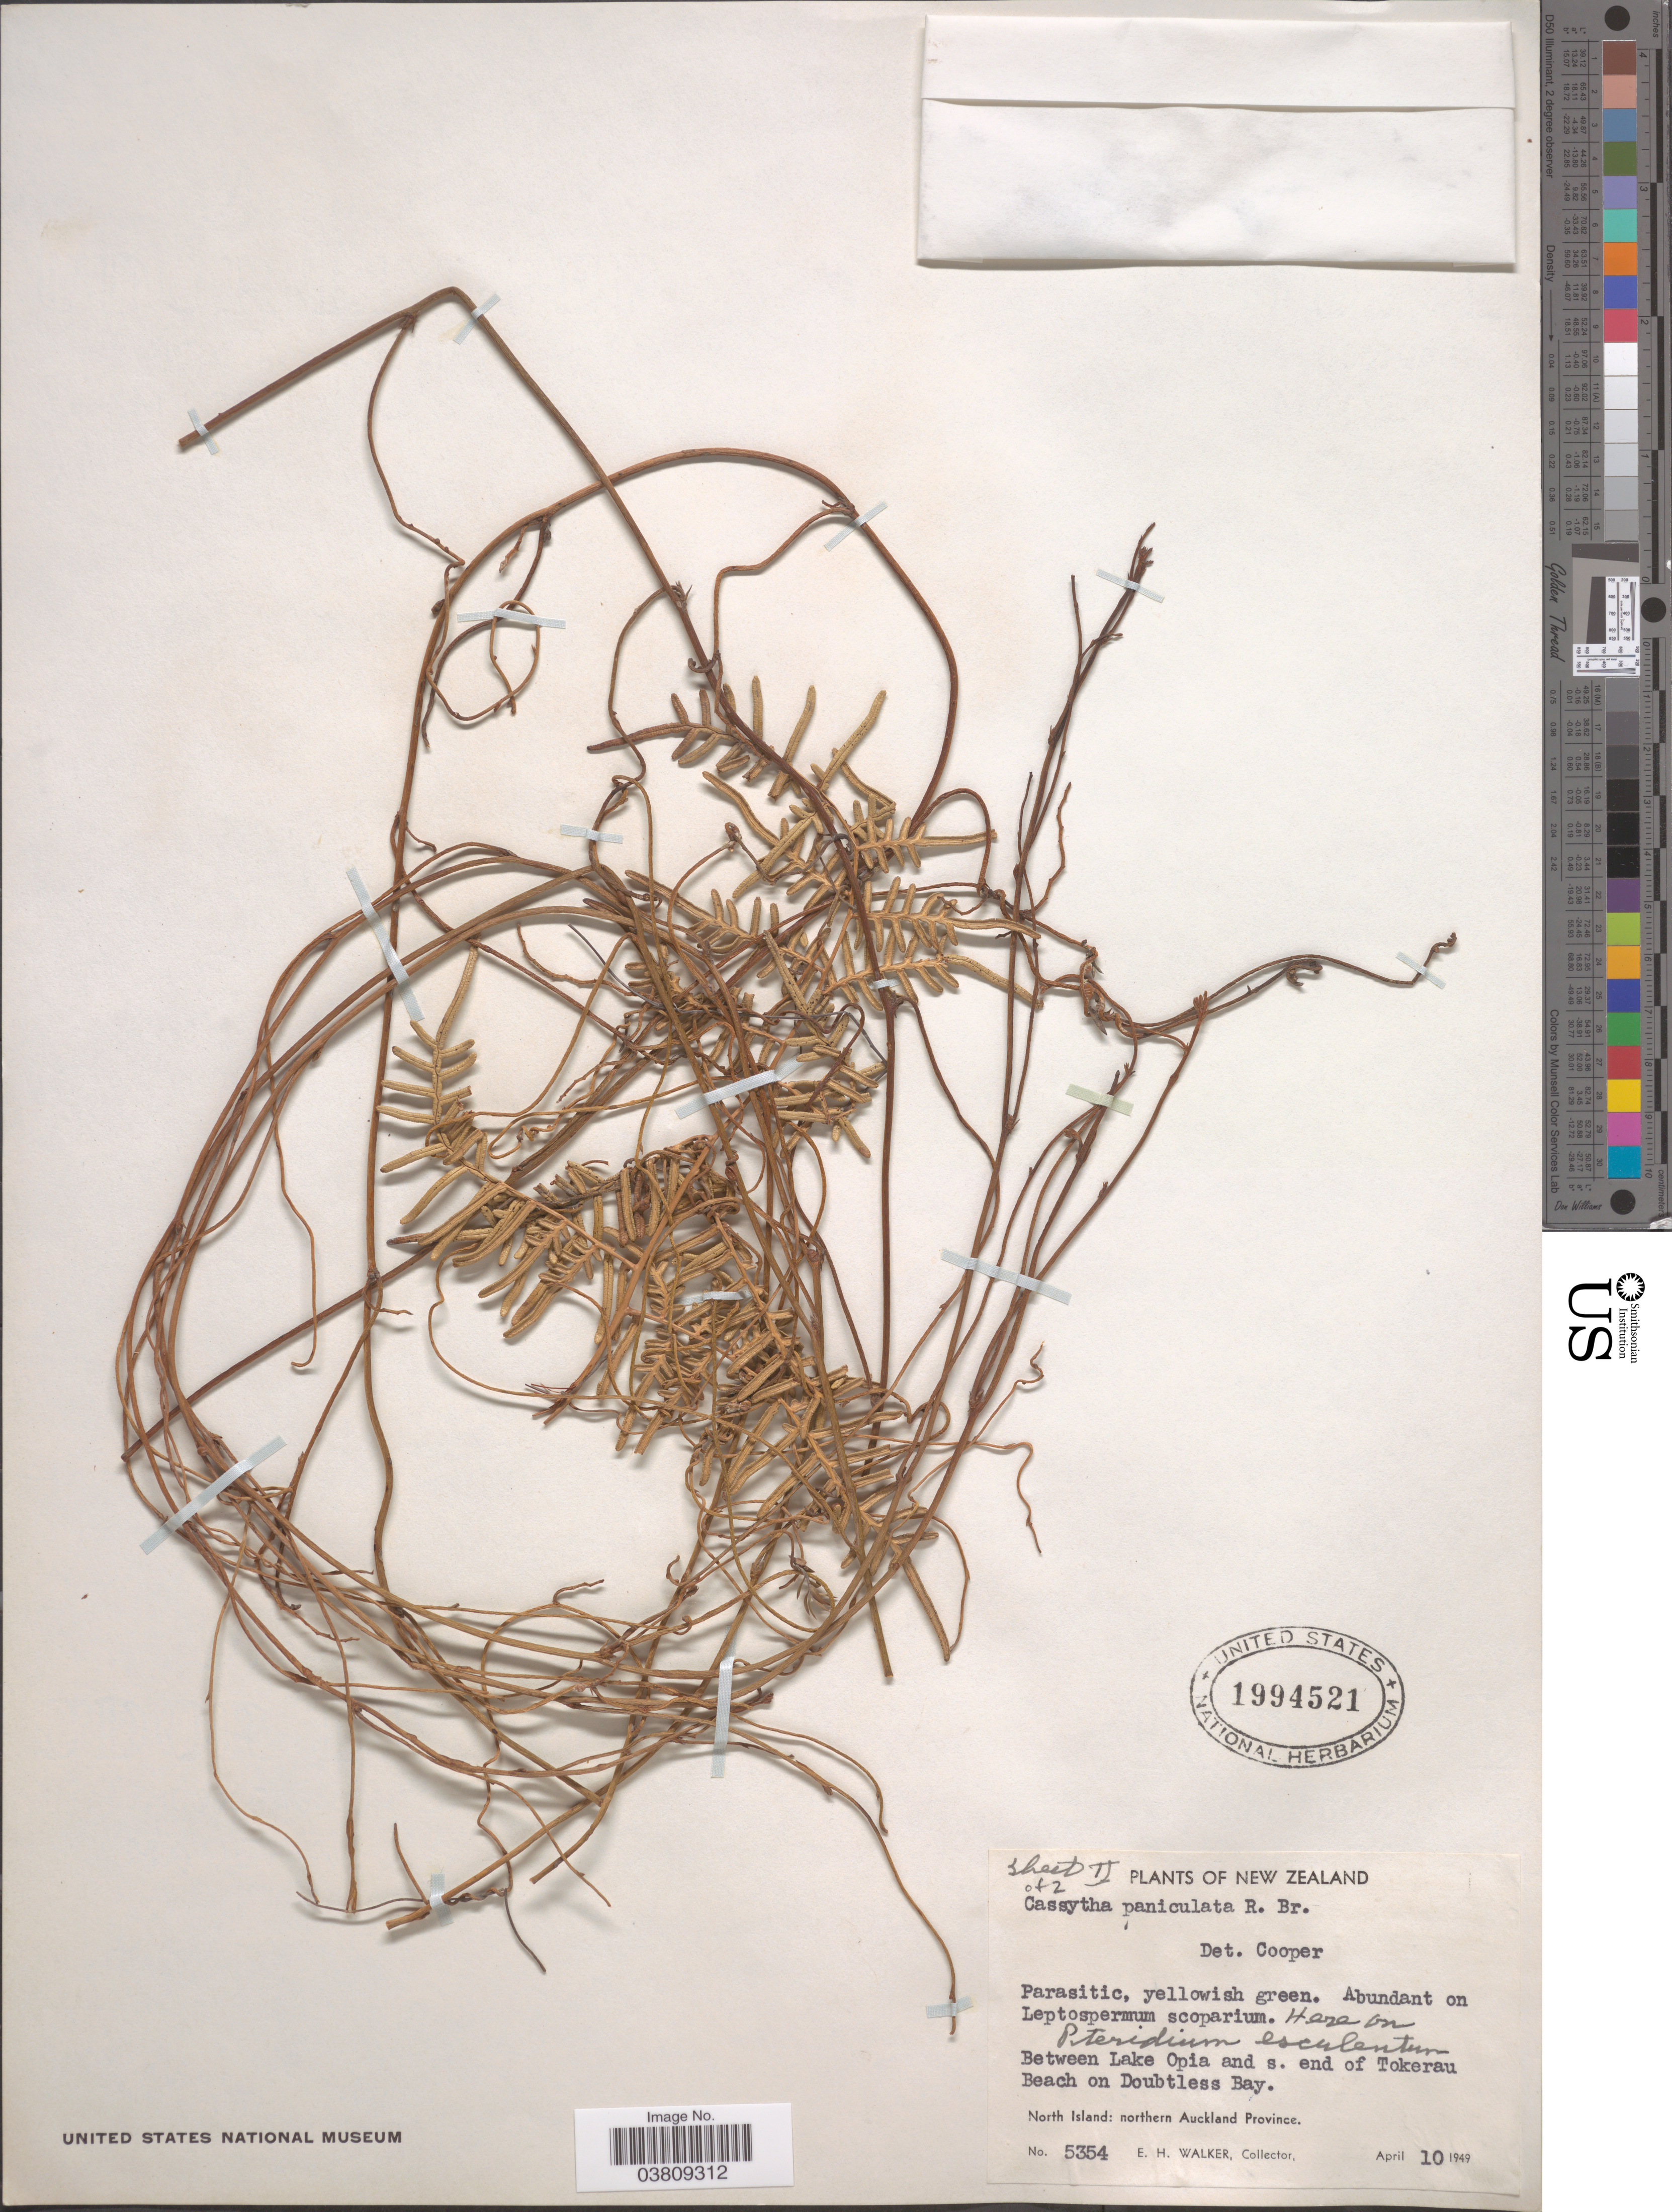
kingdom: Plantae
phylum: Tracheophyta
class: Magnoliopsida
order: Laurales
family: Lauraceae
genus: Cassytha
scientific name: Cassytha paniculata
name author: R. Br.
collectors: E. H. Walker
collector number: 5354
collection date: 1949-04-10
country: New Zealand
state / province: Auckland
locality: Between Lake Opia and s. end of Tokerau Beach on Doubtless Bay. North Island: northern Auckland Province.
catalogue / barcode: US 1994521